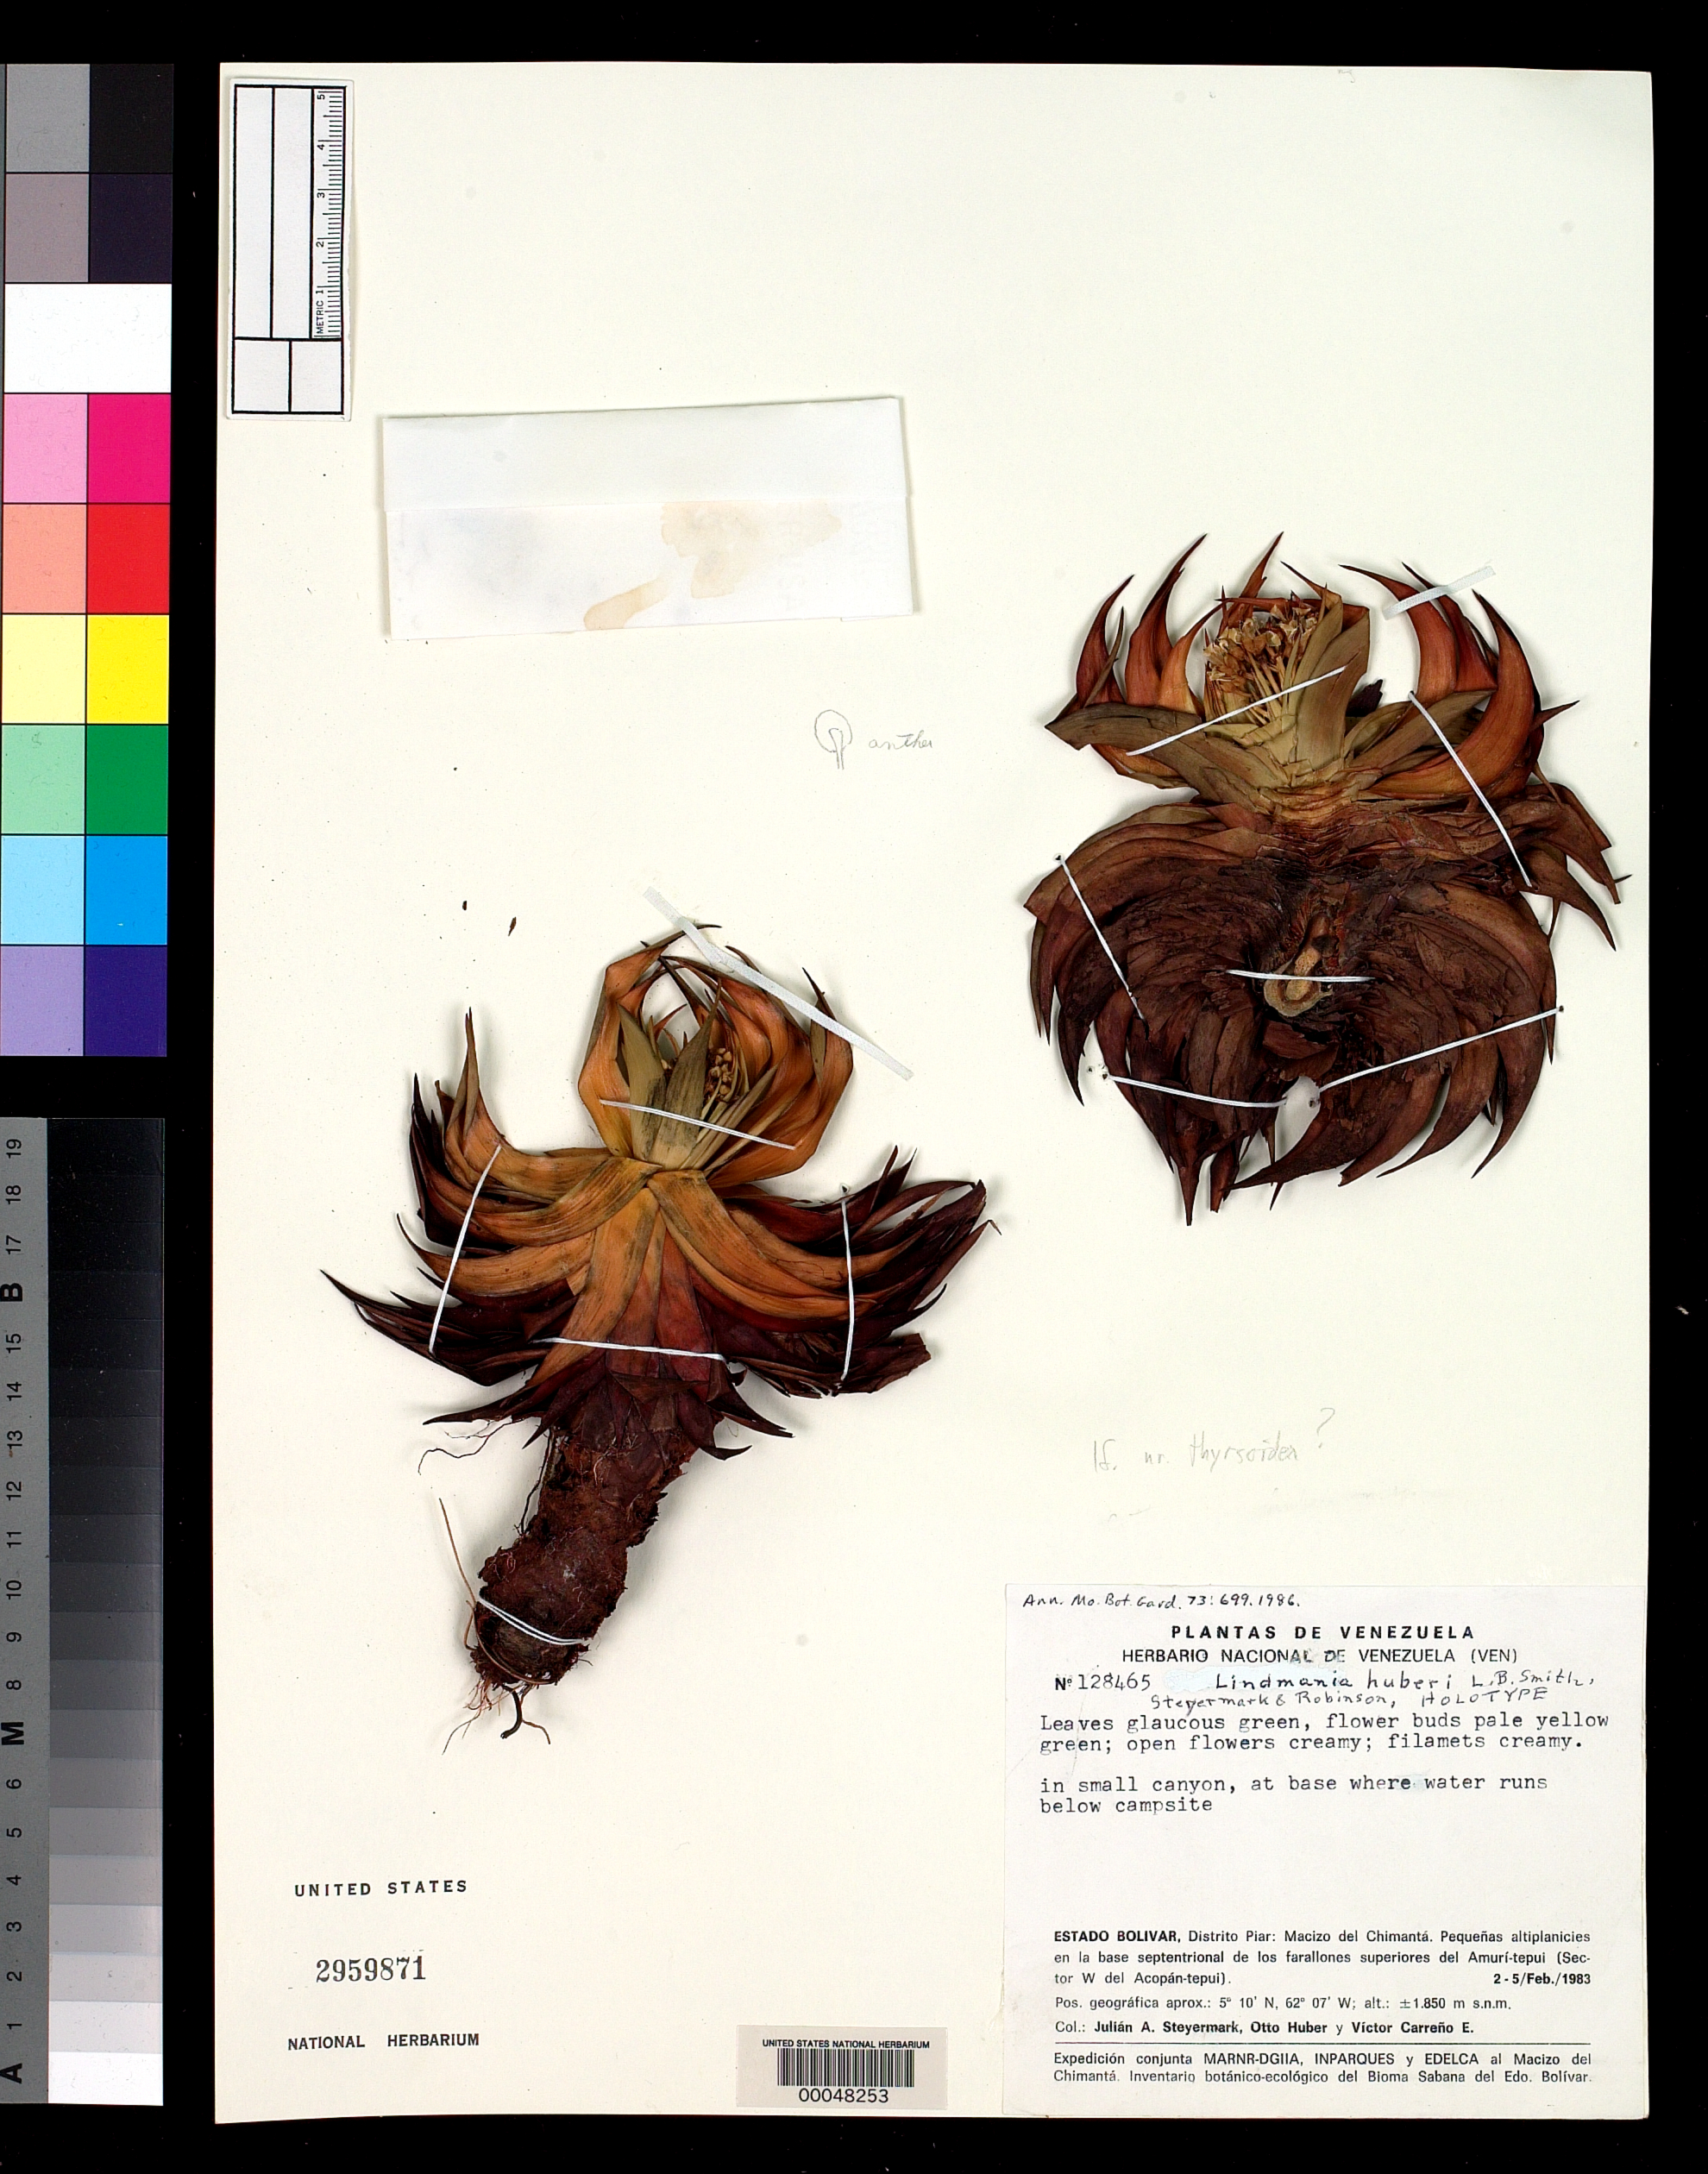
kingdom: Plantae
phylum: Tracheophyta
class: Liliopsida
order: Poales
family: Bromeliaceae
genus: Lindmania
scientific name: Lindmania huberi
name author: L.B. Sm.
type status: Holotype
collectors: J. Steyermark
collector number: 128465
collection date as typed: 02 Feb 1983 to 05 Feb 1983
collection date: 1983-02-02/1983-02-05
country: Venezuela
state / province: Bolivar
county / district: Piar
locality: Macizo del Chimanta. N face of Amuri-Tepui, sector W of Acopan-Tepui.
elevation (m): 1850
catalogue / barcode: US 2959871